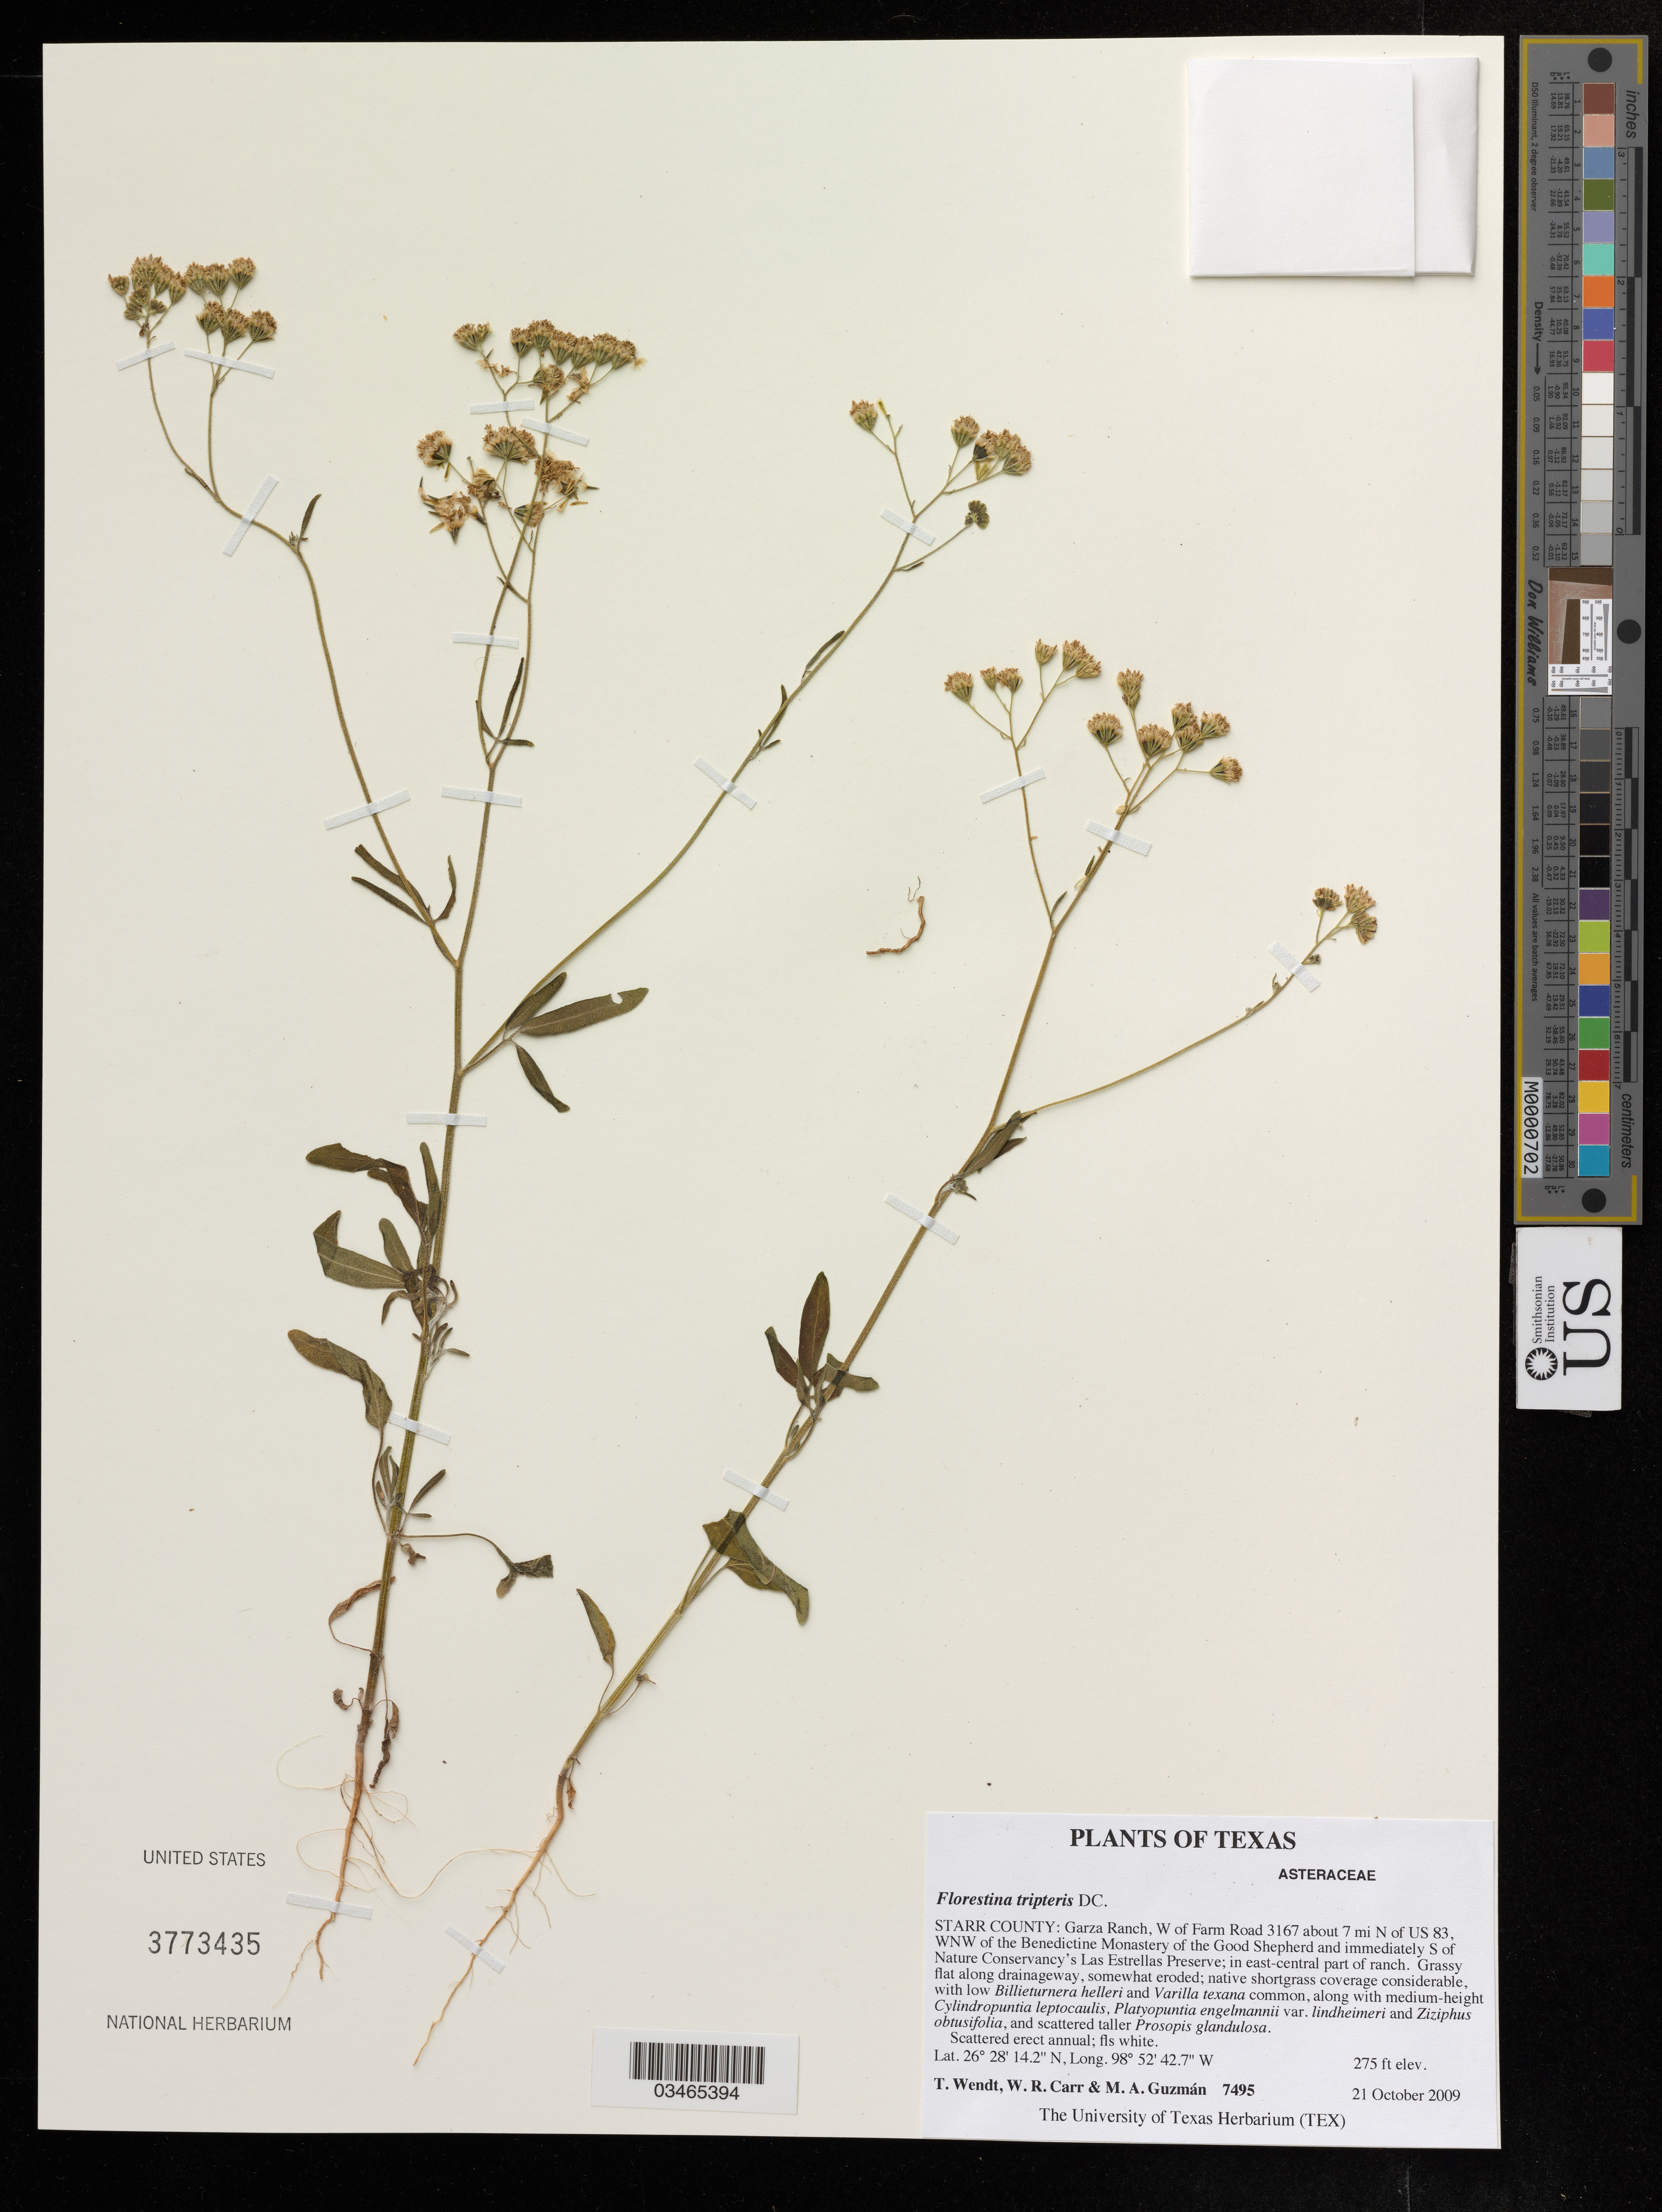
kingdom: Plantae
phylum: Tracheophyta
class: Magnoliopsida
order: Asterales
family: Asteraceae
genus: Florestina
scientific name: Florestina tripteris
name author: DC.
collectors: T. Wendt, W. Carr, M. Guzmán & M. Guzmán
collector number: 7495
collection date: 2009-10-21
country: United States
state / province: Texas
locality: Starr County, Garza Ranch, W of Farm Road 3167 about 7 mi N of US 83, WNW of the Benedictine Monastery of the Good Shepherd and immediately S of Nature Conservancy's Las Estrellas Preserve; in east-central part of ranch.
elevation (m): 84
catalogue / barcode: US 3773435